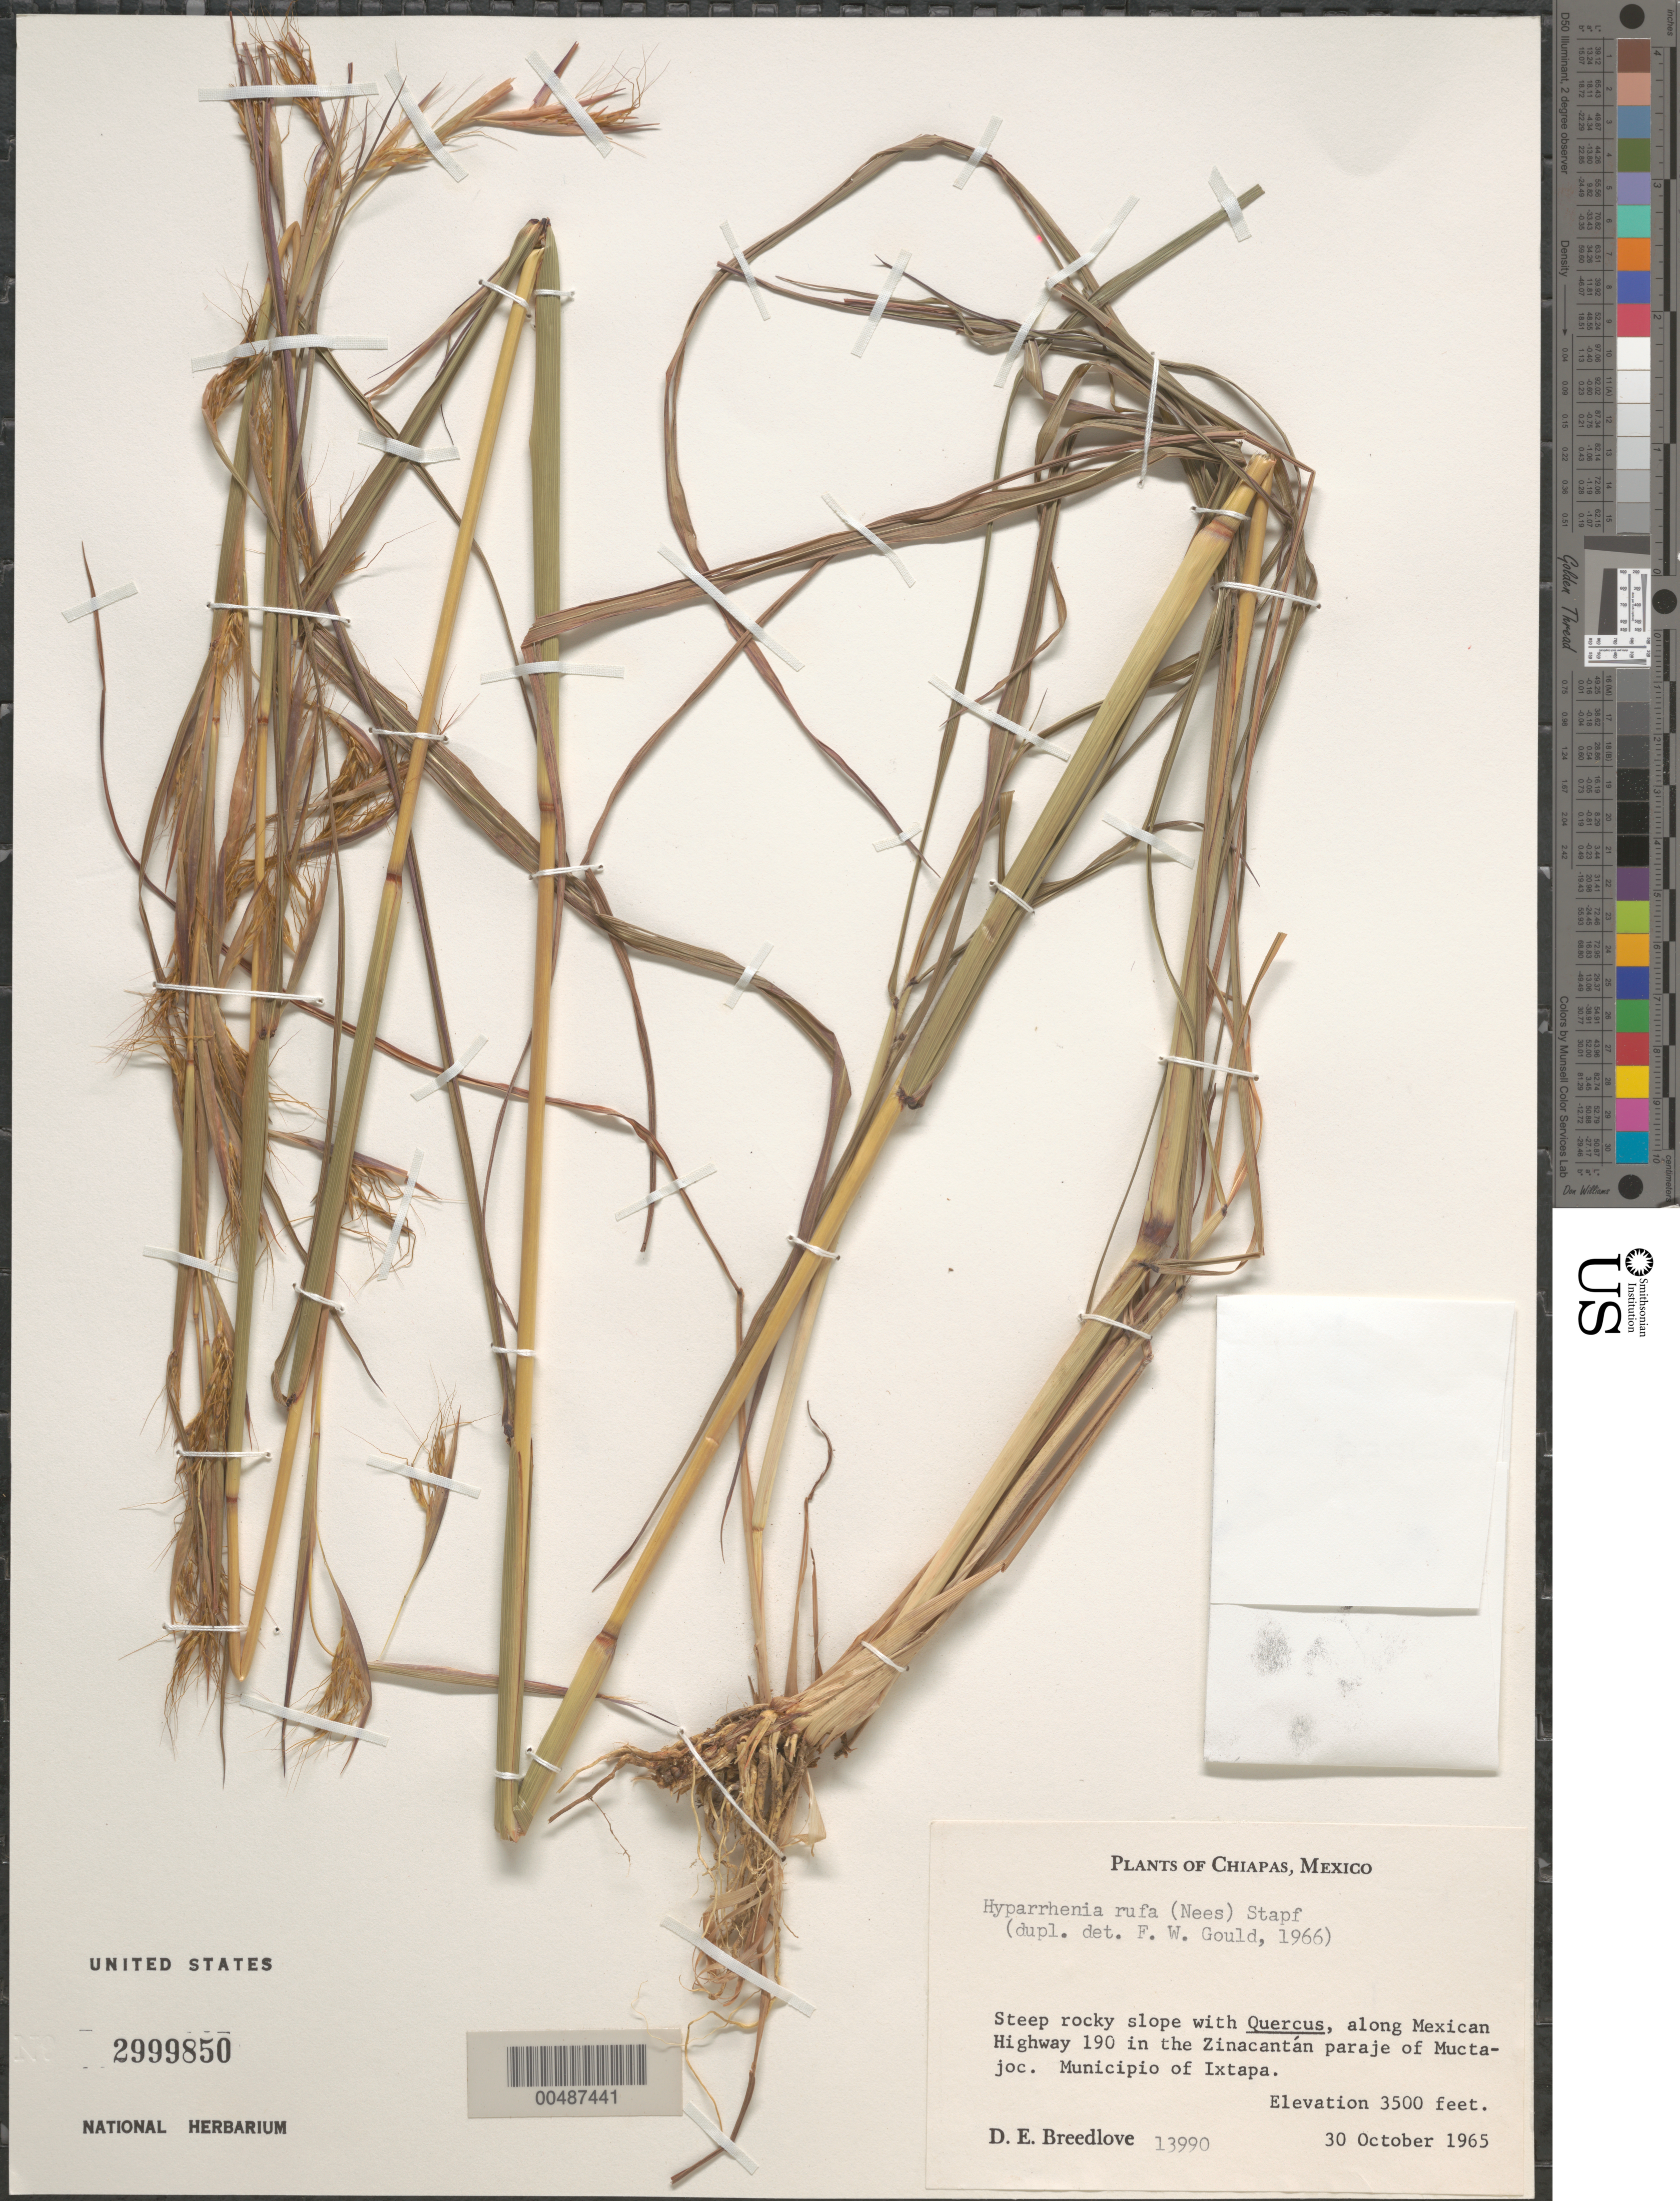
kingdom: Plantae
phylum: Tracheophyta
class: Liliopsida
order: Poales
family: Poaceae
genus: Hyparrhenia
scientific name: Hyparrhenia rufa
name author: (Nees) Stapf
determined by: Gould, F. W.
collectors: D. E. Breedlove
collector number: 13990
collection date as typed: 30 Oct 1965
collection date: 1965-10-30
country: Mexico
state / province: Chiapas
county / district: Ixtapa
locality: Along Mexican Hwy 190 in the Zinacantán paraje of Muctajoc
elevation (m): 1067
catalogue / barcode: US 2999850